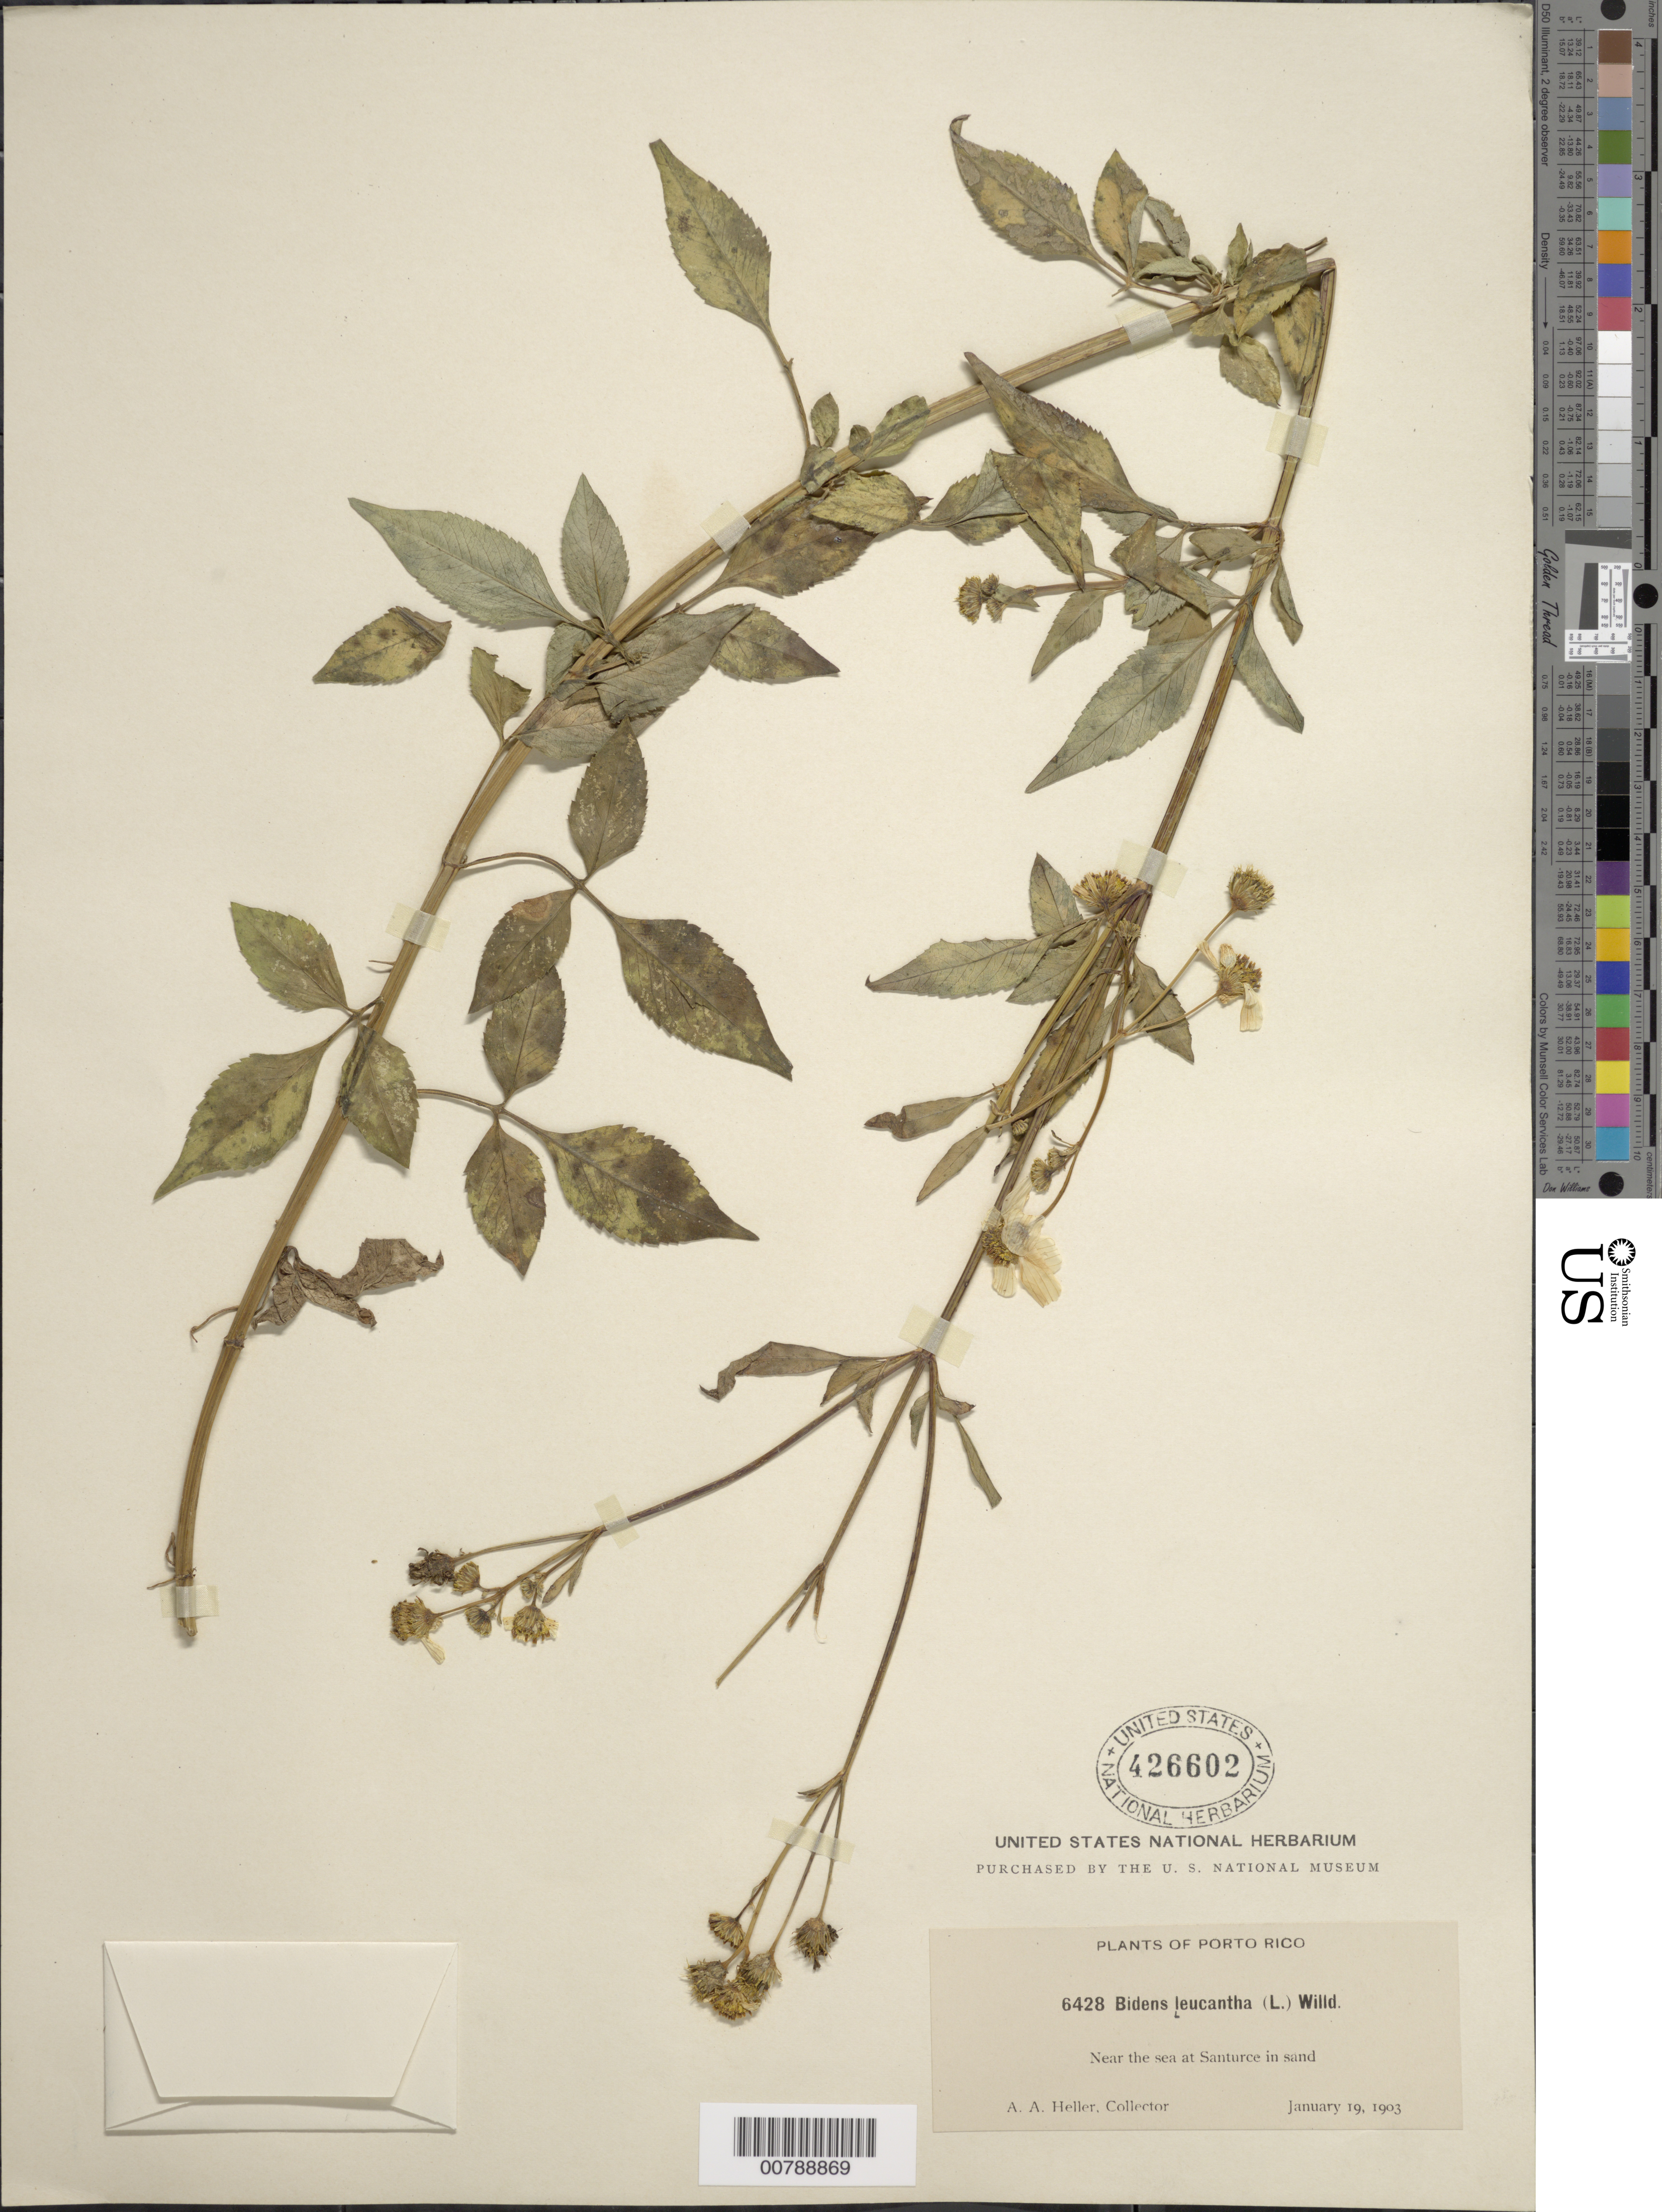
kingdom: Plantae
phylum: Tracheophyta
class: Magnoliopsida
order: Asterales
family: Asteraceae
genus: Bidens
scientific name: Bidens alba var. radiata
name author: (Sch. Bip.) R.E. Ballard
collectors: A. A. Heller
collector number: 6428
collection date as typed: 19 Jan 1903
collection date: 1903-01-19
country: Puerto Rico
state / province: San Juan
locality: Near the sea at Santurce in sand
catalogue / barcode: US 426602